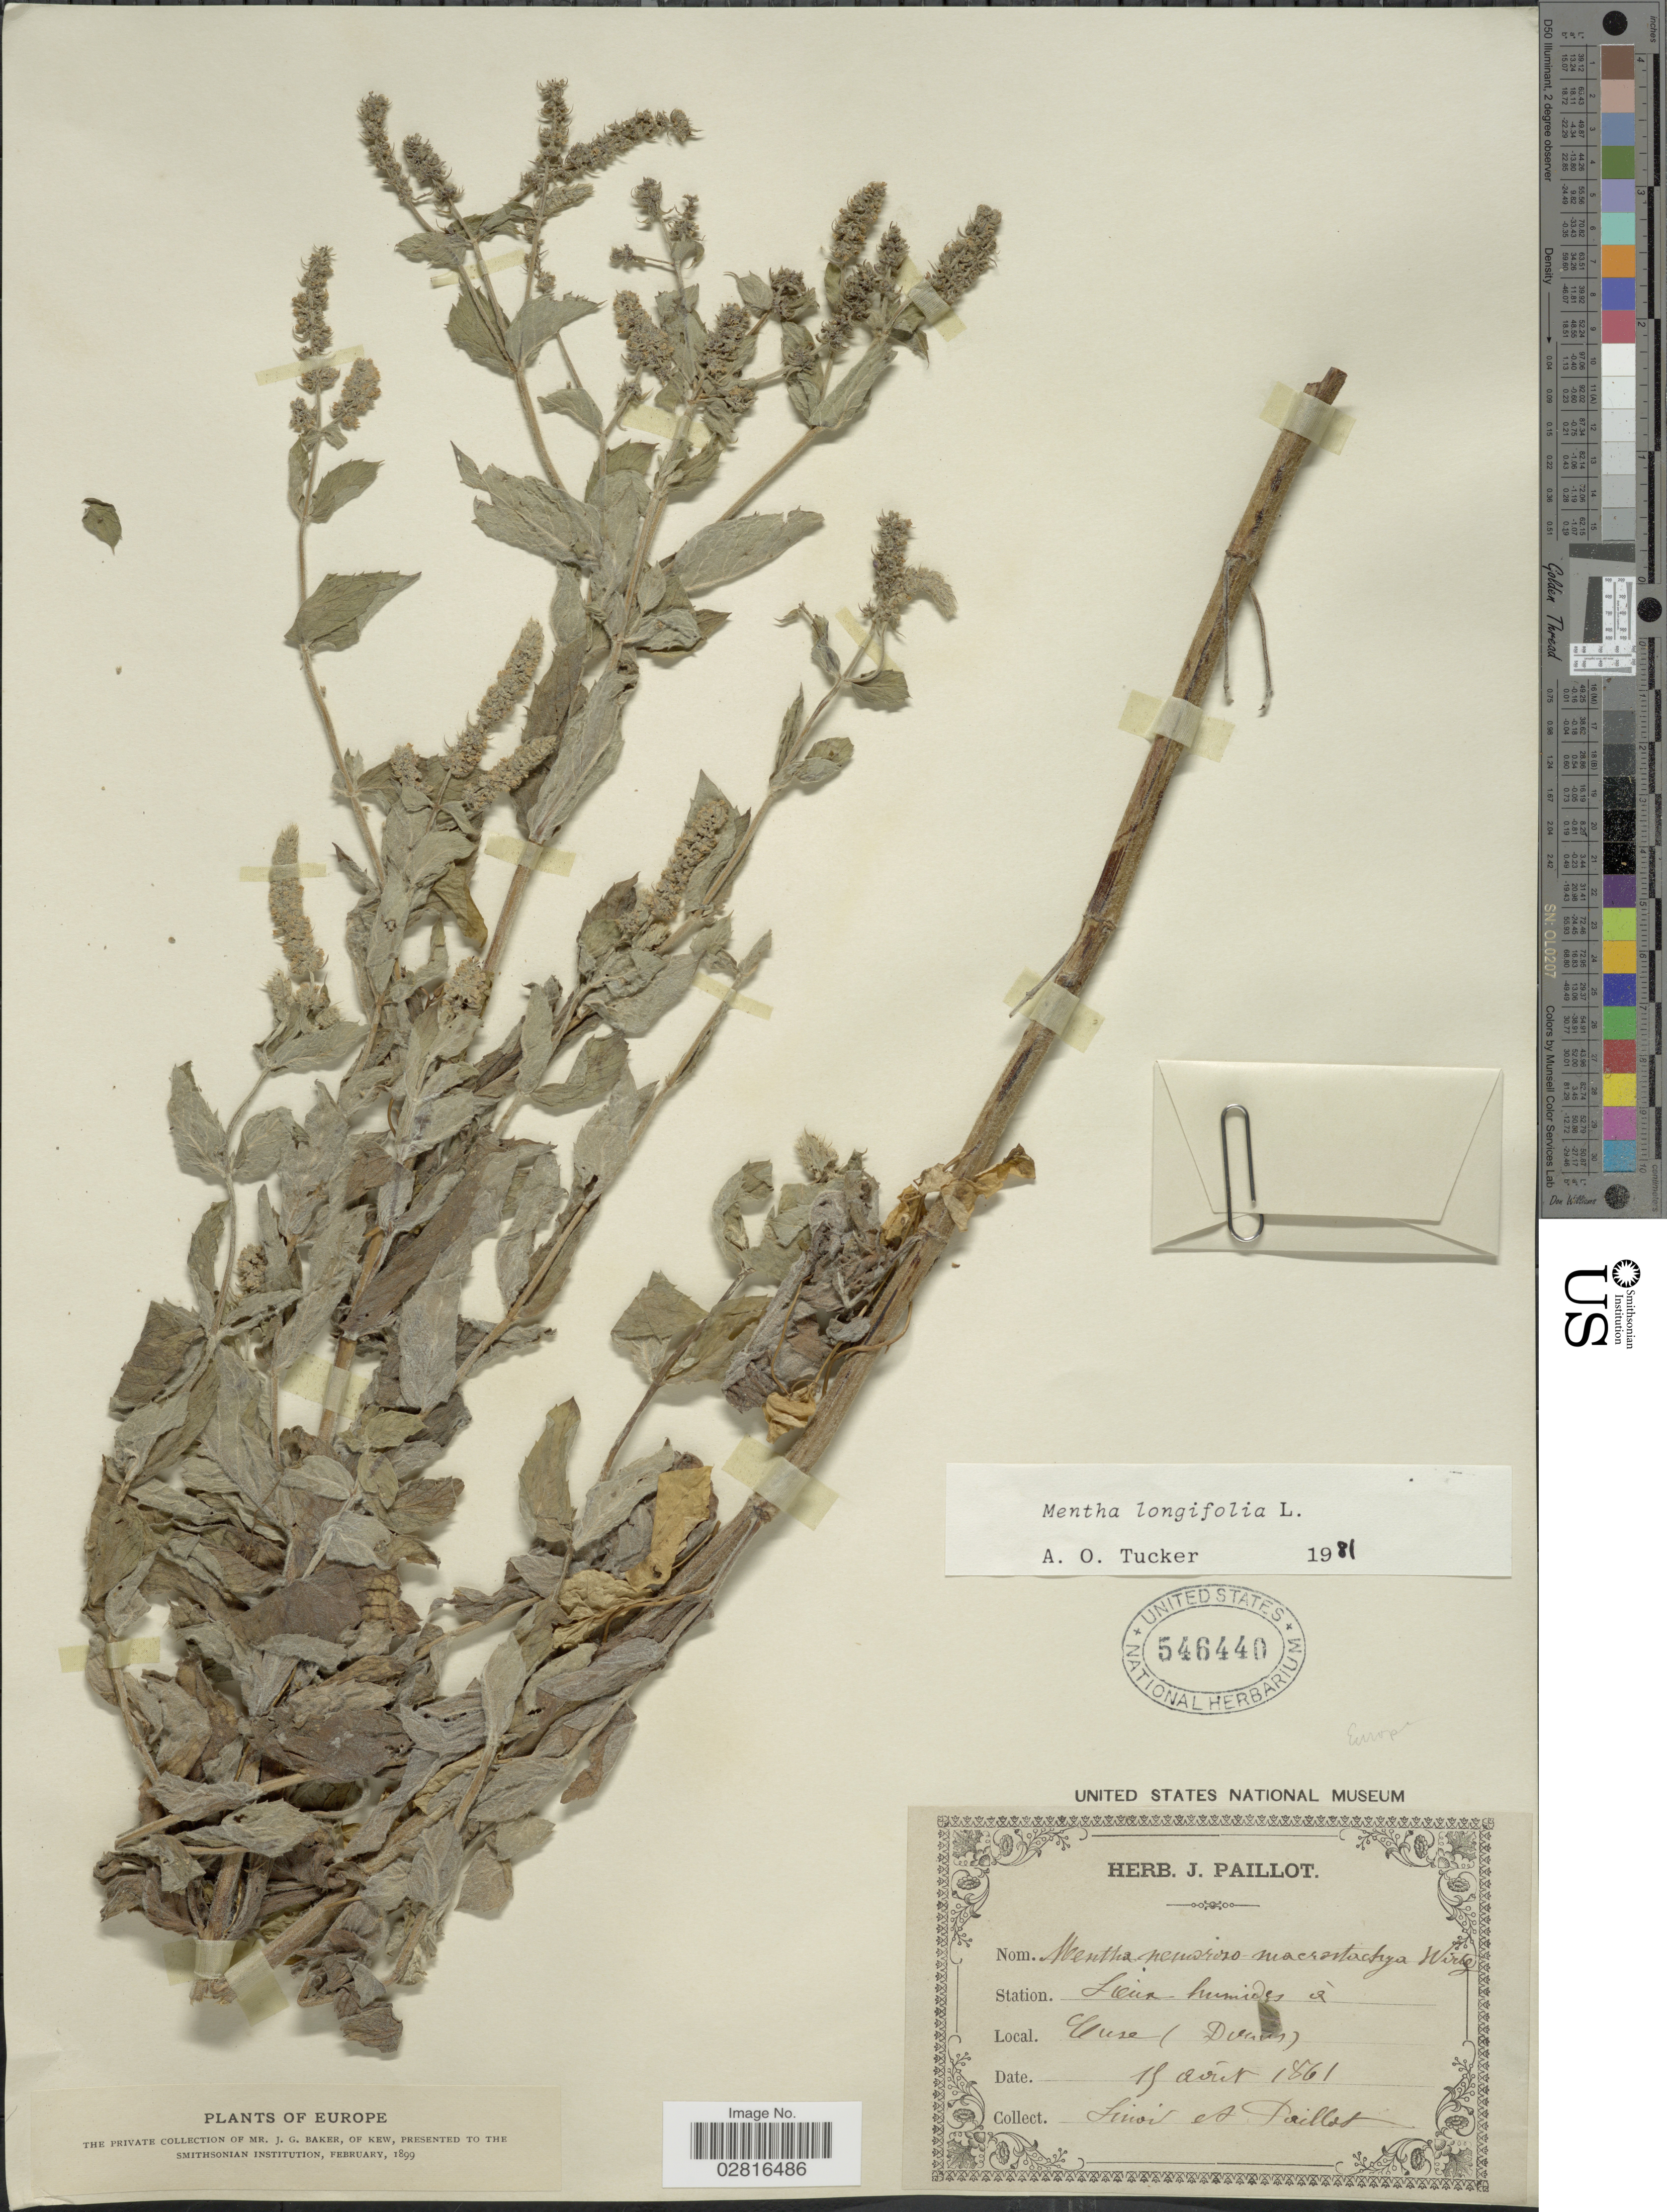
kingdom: Plantae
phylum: Tracheophyta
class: Magnoliopsida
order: Lamiales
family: Lamiaceae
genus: Mentha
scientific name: Mentha longifolia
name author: (L.) L.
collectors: Linois & J. Paillot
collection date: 1861-08-15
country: France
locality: Cuse (Divan). [interpreted] Europe.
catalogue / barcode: US 546440